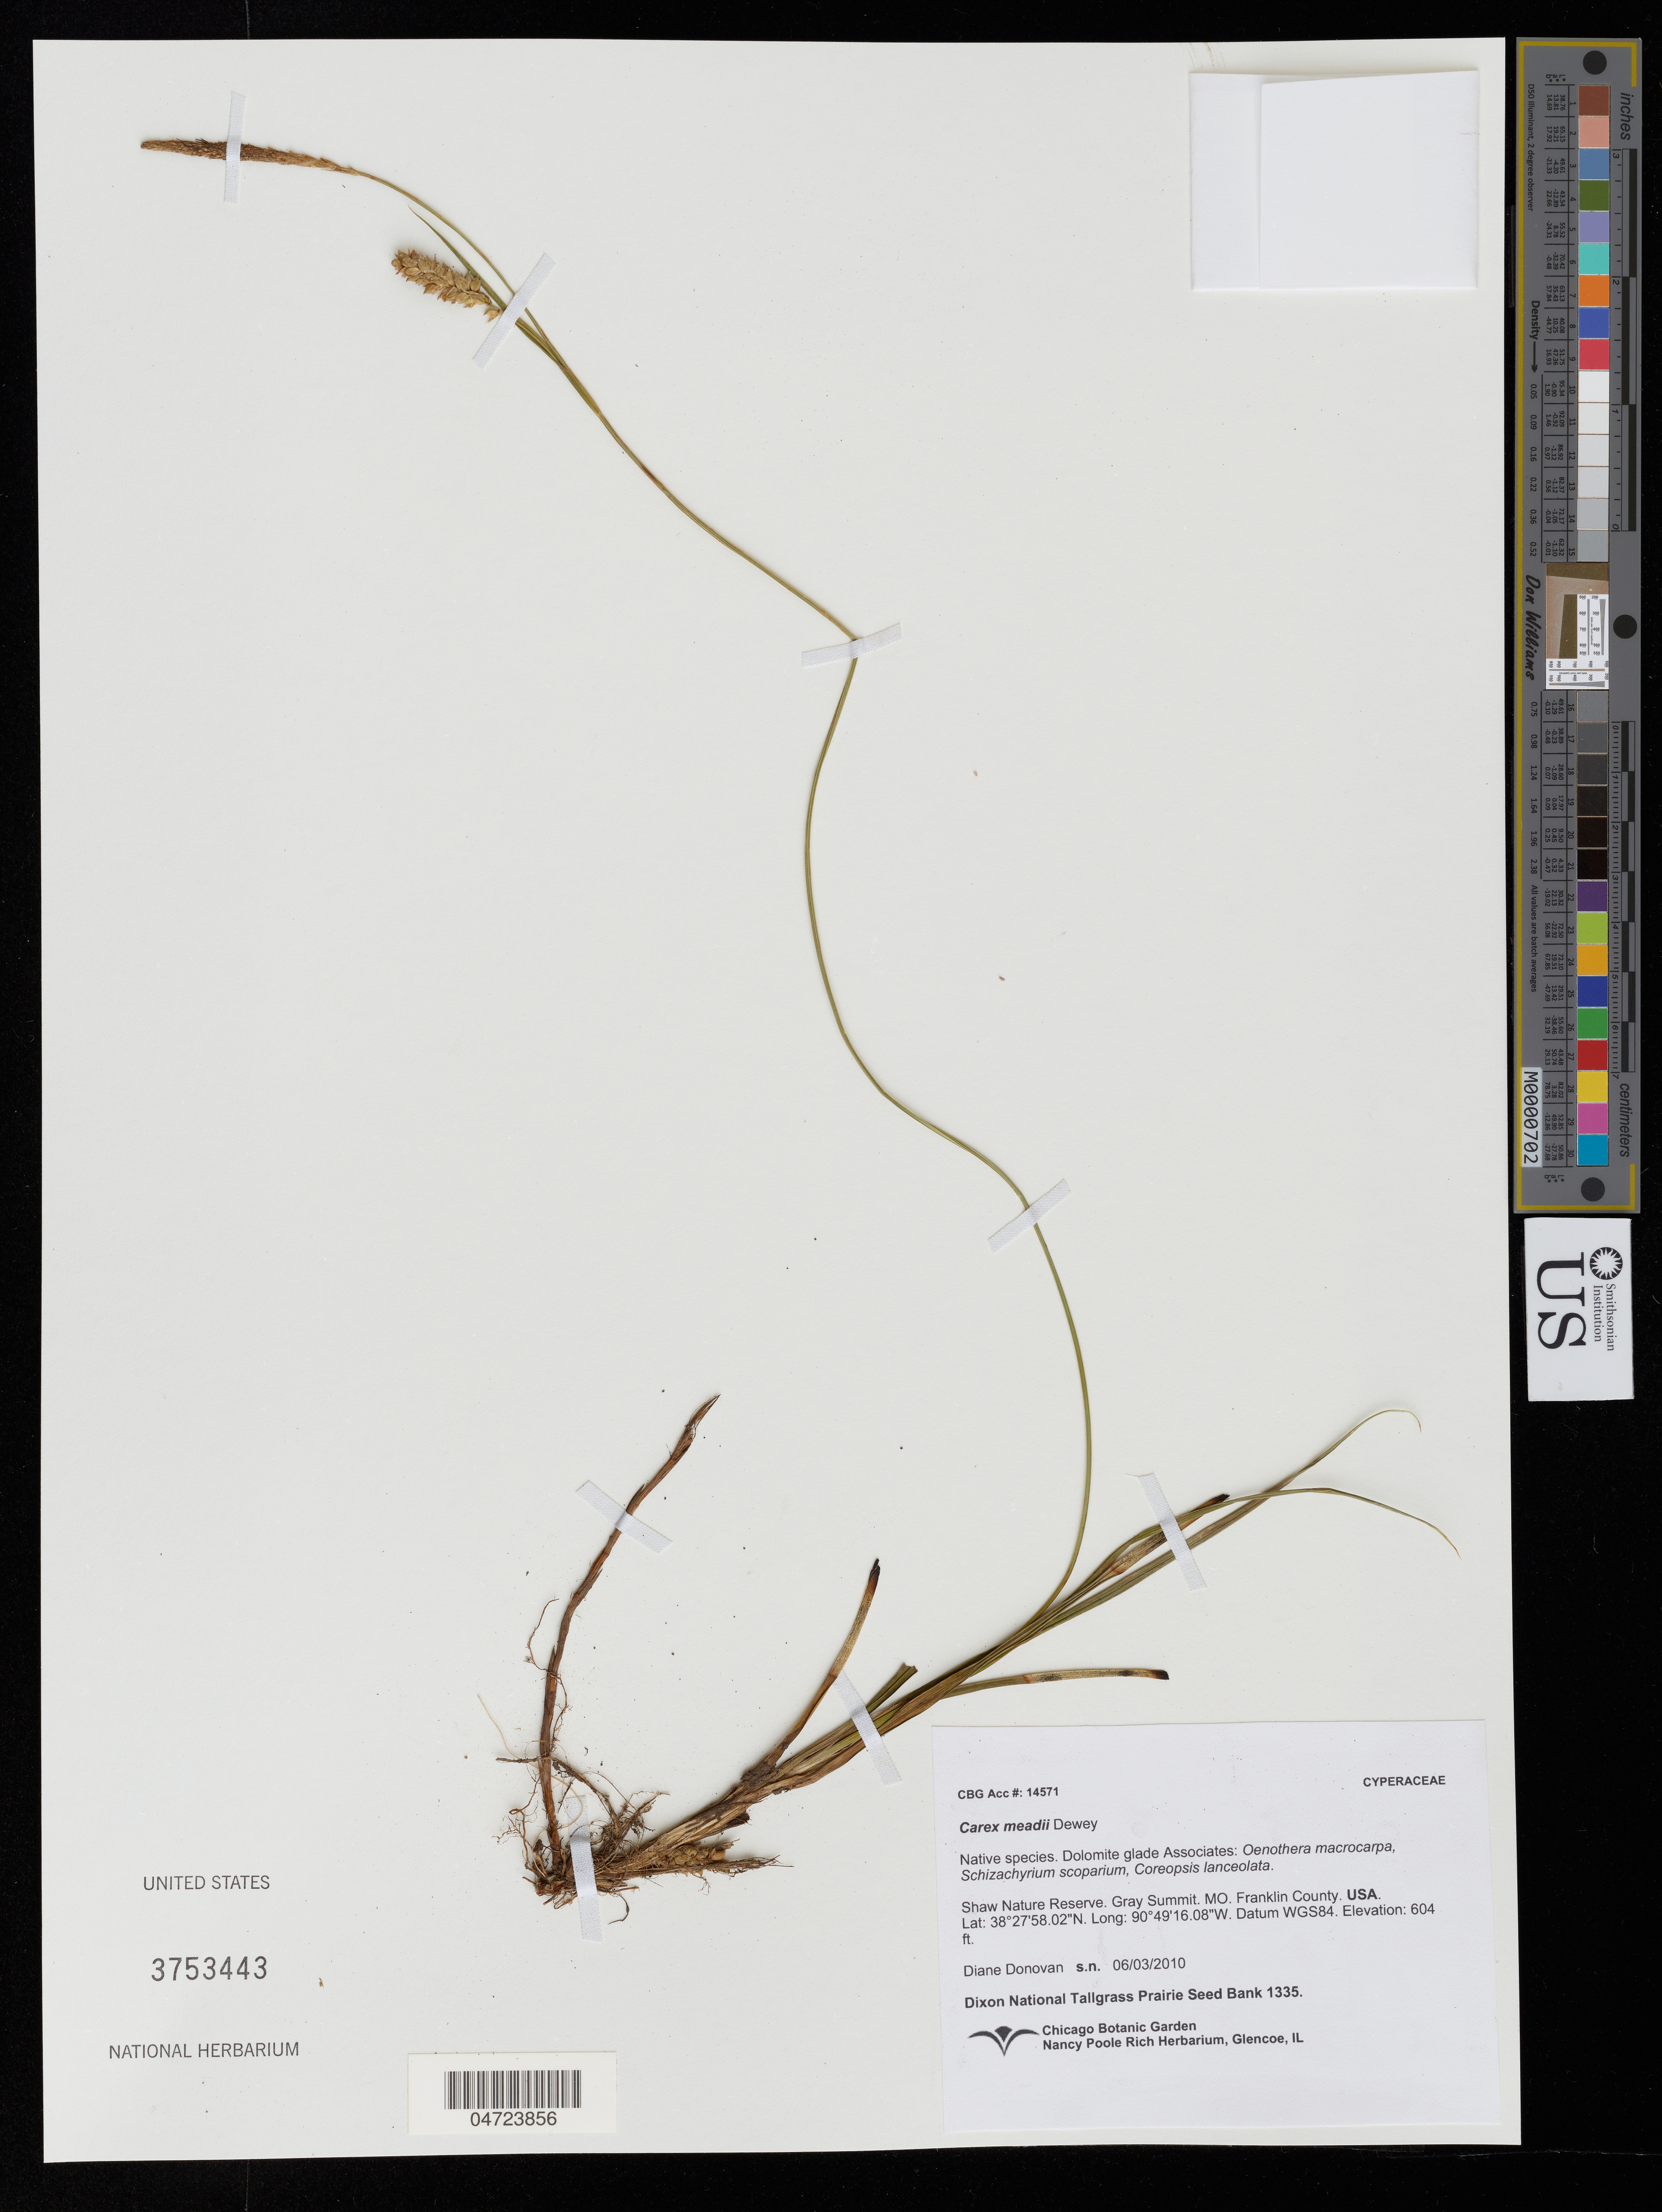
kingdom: Plantae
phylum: Tracheophyta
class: Liliopsida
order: Poales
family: Cyperaceae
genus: Carex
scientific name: Carex meadii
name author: Dewey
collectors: D. Donovan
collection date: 2010-06-03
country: United States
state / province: Missouri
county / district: Franklin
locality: Shaw Nature Reserve. Gray Summit. Franklin County.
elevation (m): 184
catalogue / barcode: US 3753443